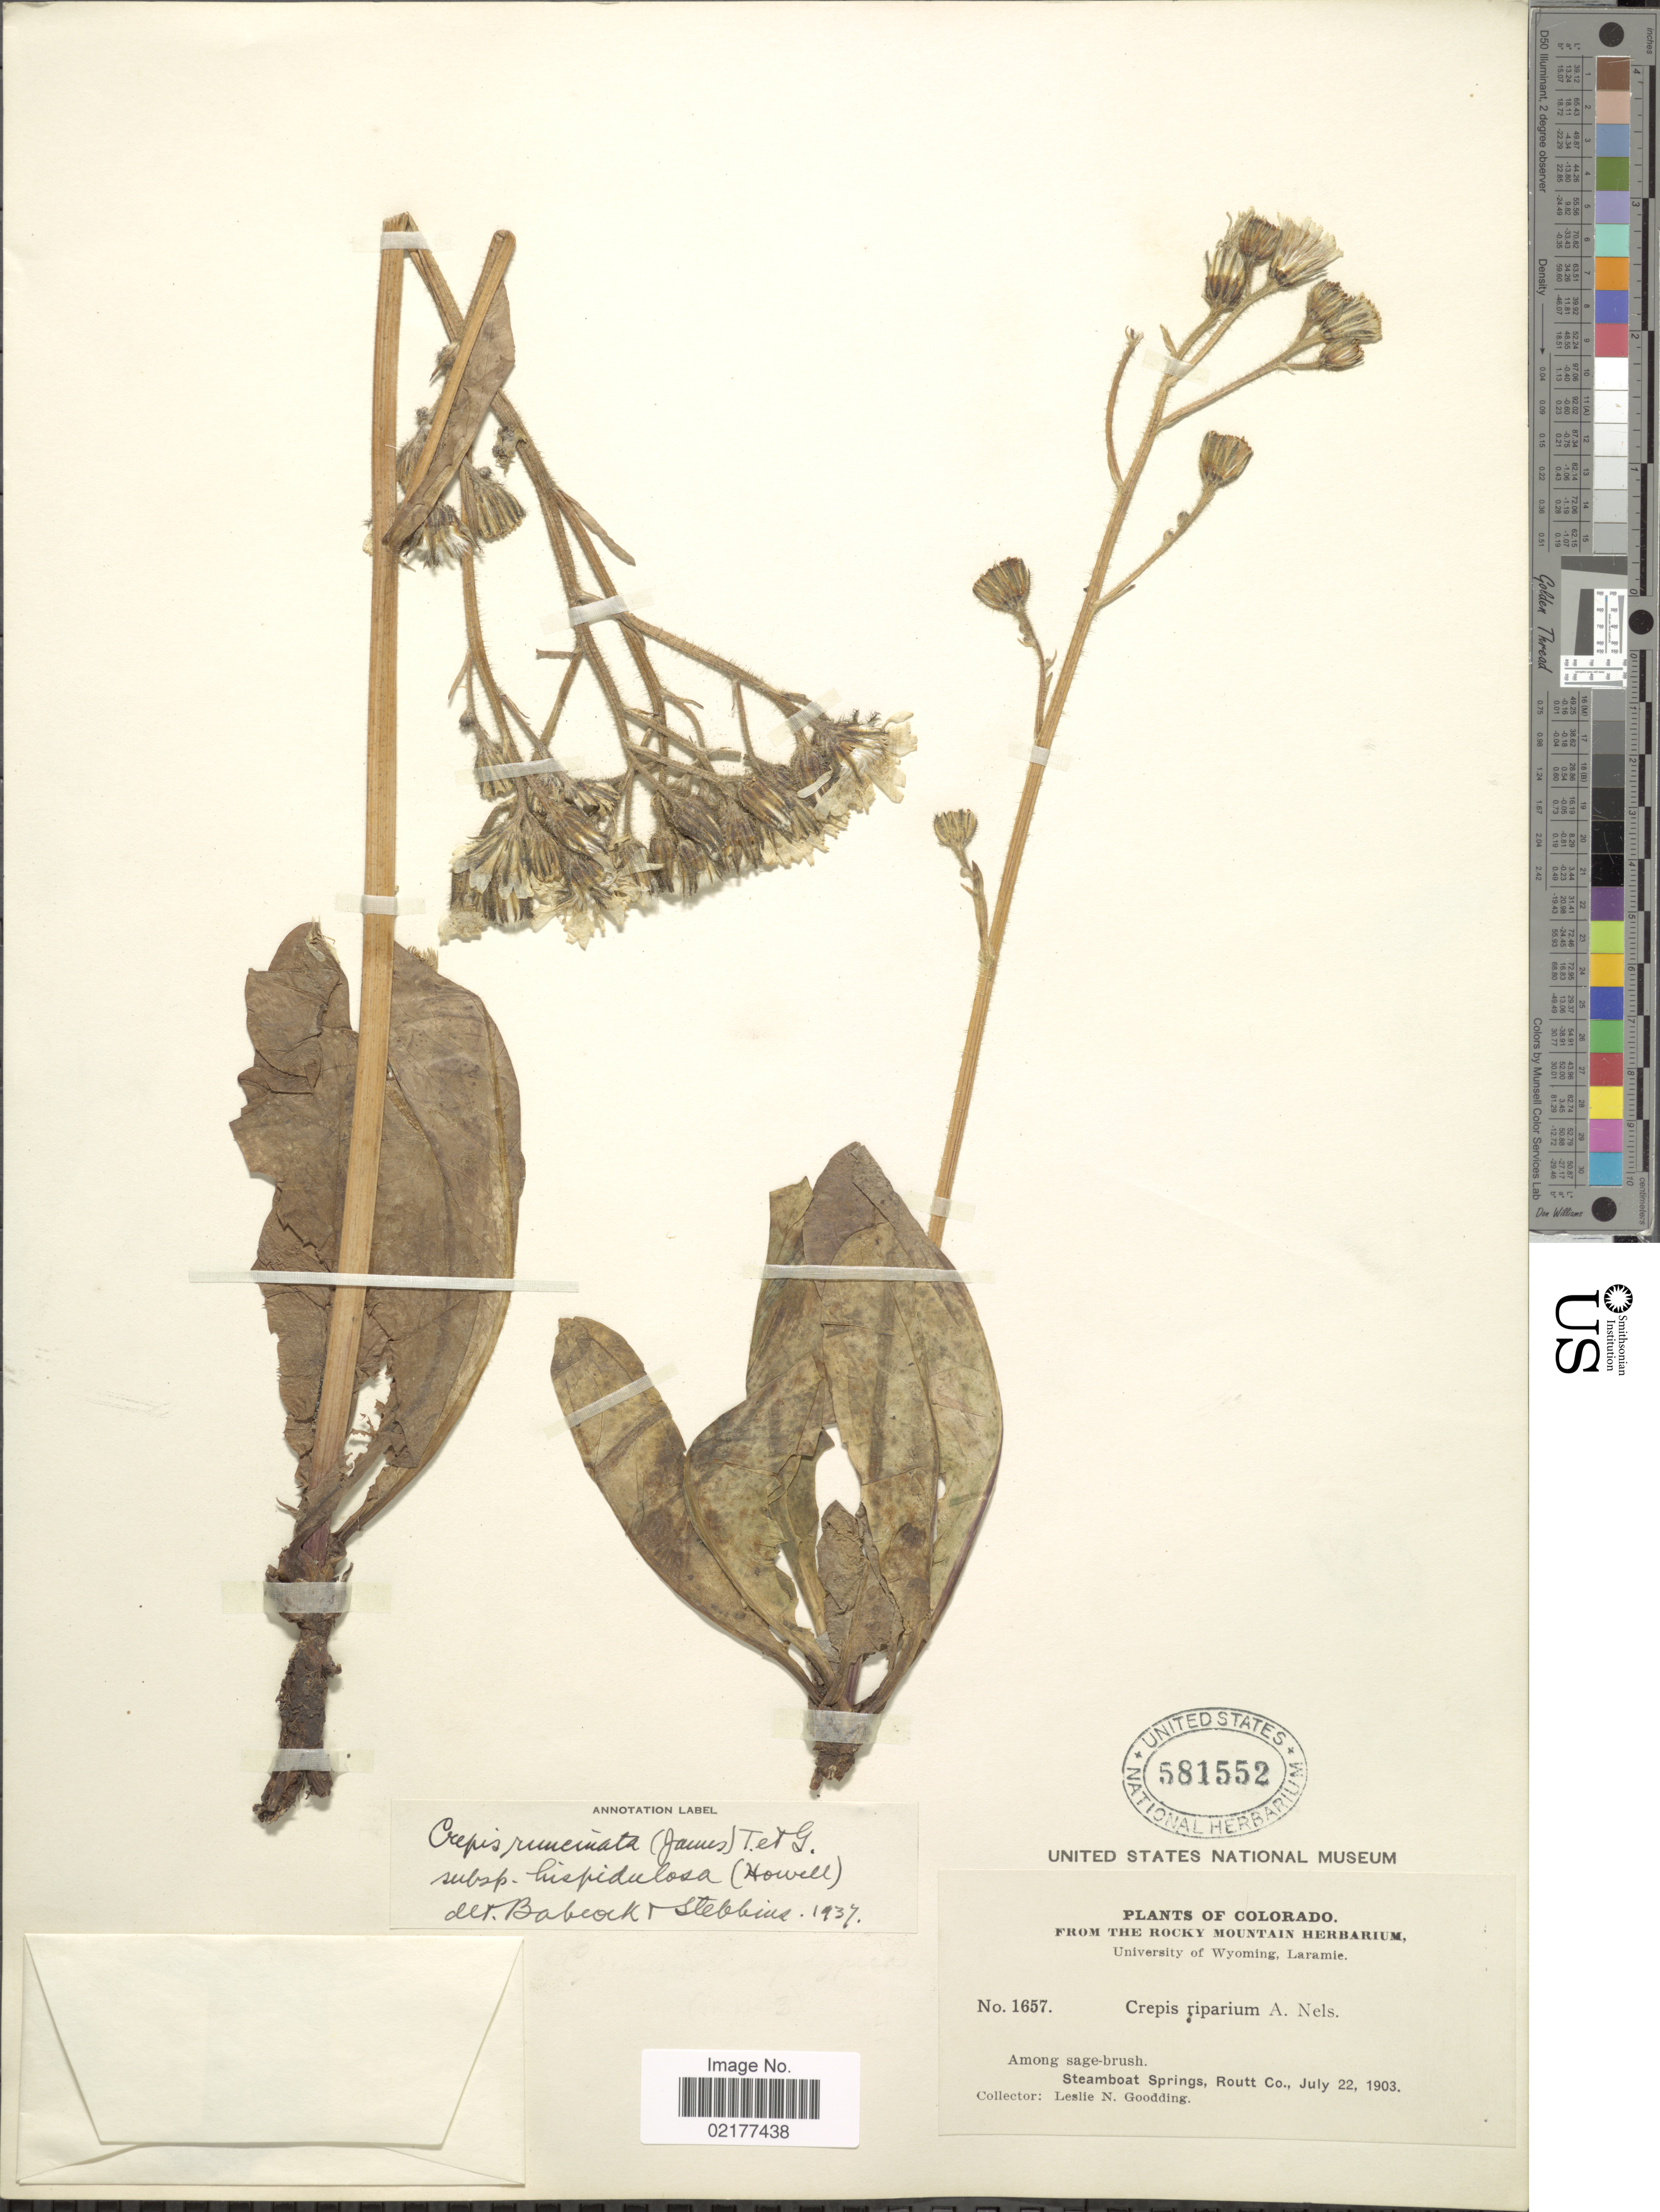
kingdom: Plantae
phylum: Tracheophyta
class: Magnoliopsida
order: Asterales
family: Asteraceae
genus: Crepis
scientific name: Crepis runcinata subsp. hispidulosa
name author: (Howell ex Rydb.) Babc. & Stebbins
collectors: L. N. Goodding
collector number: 1657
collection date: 1903-07-22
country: United States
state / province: Colorado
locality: Steamboat Springs, Routt Co.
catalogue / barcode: US 581552